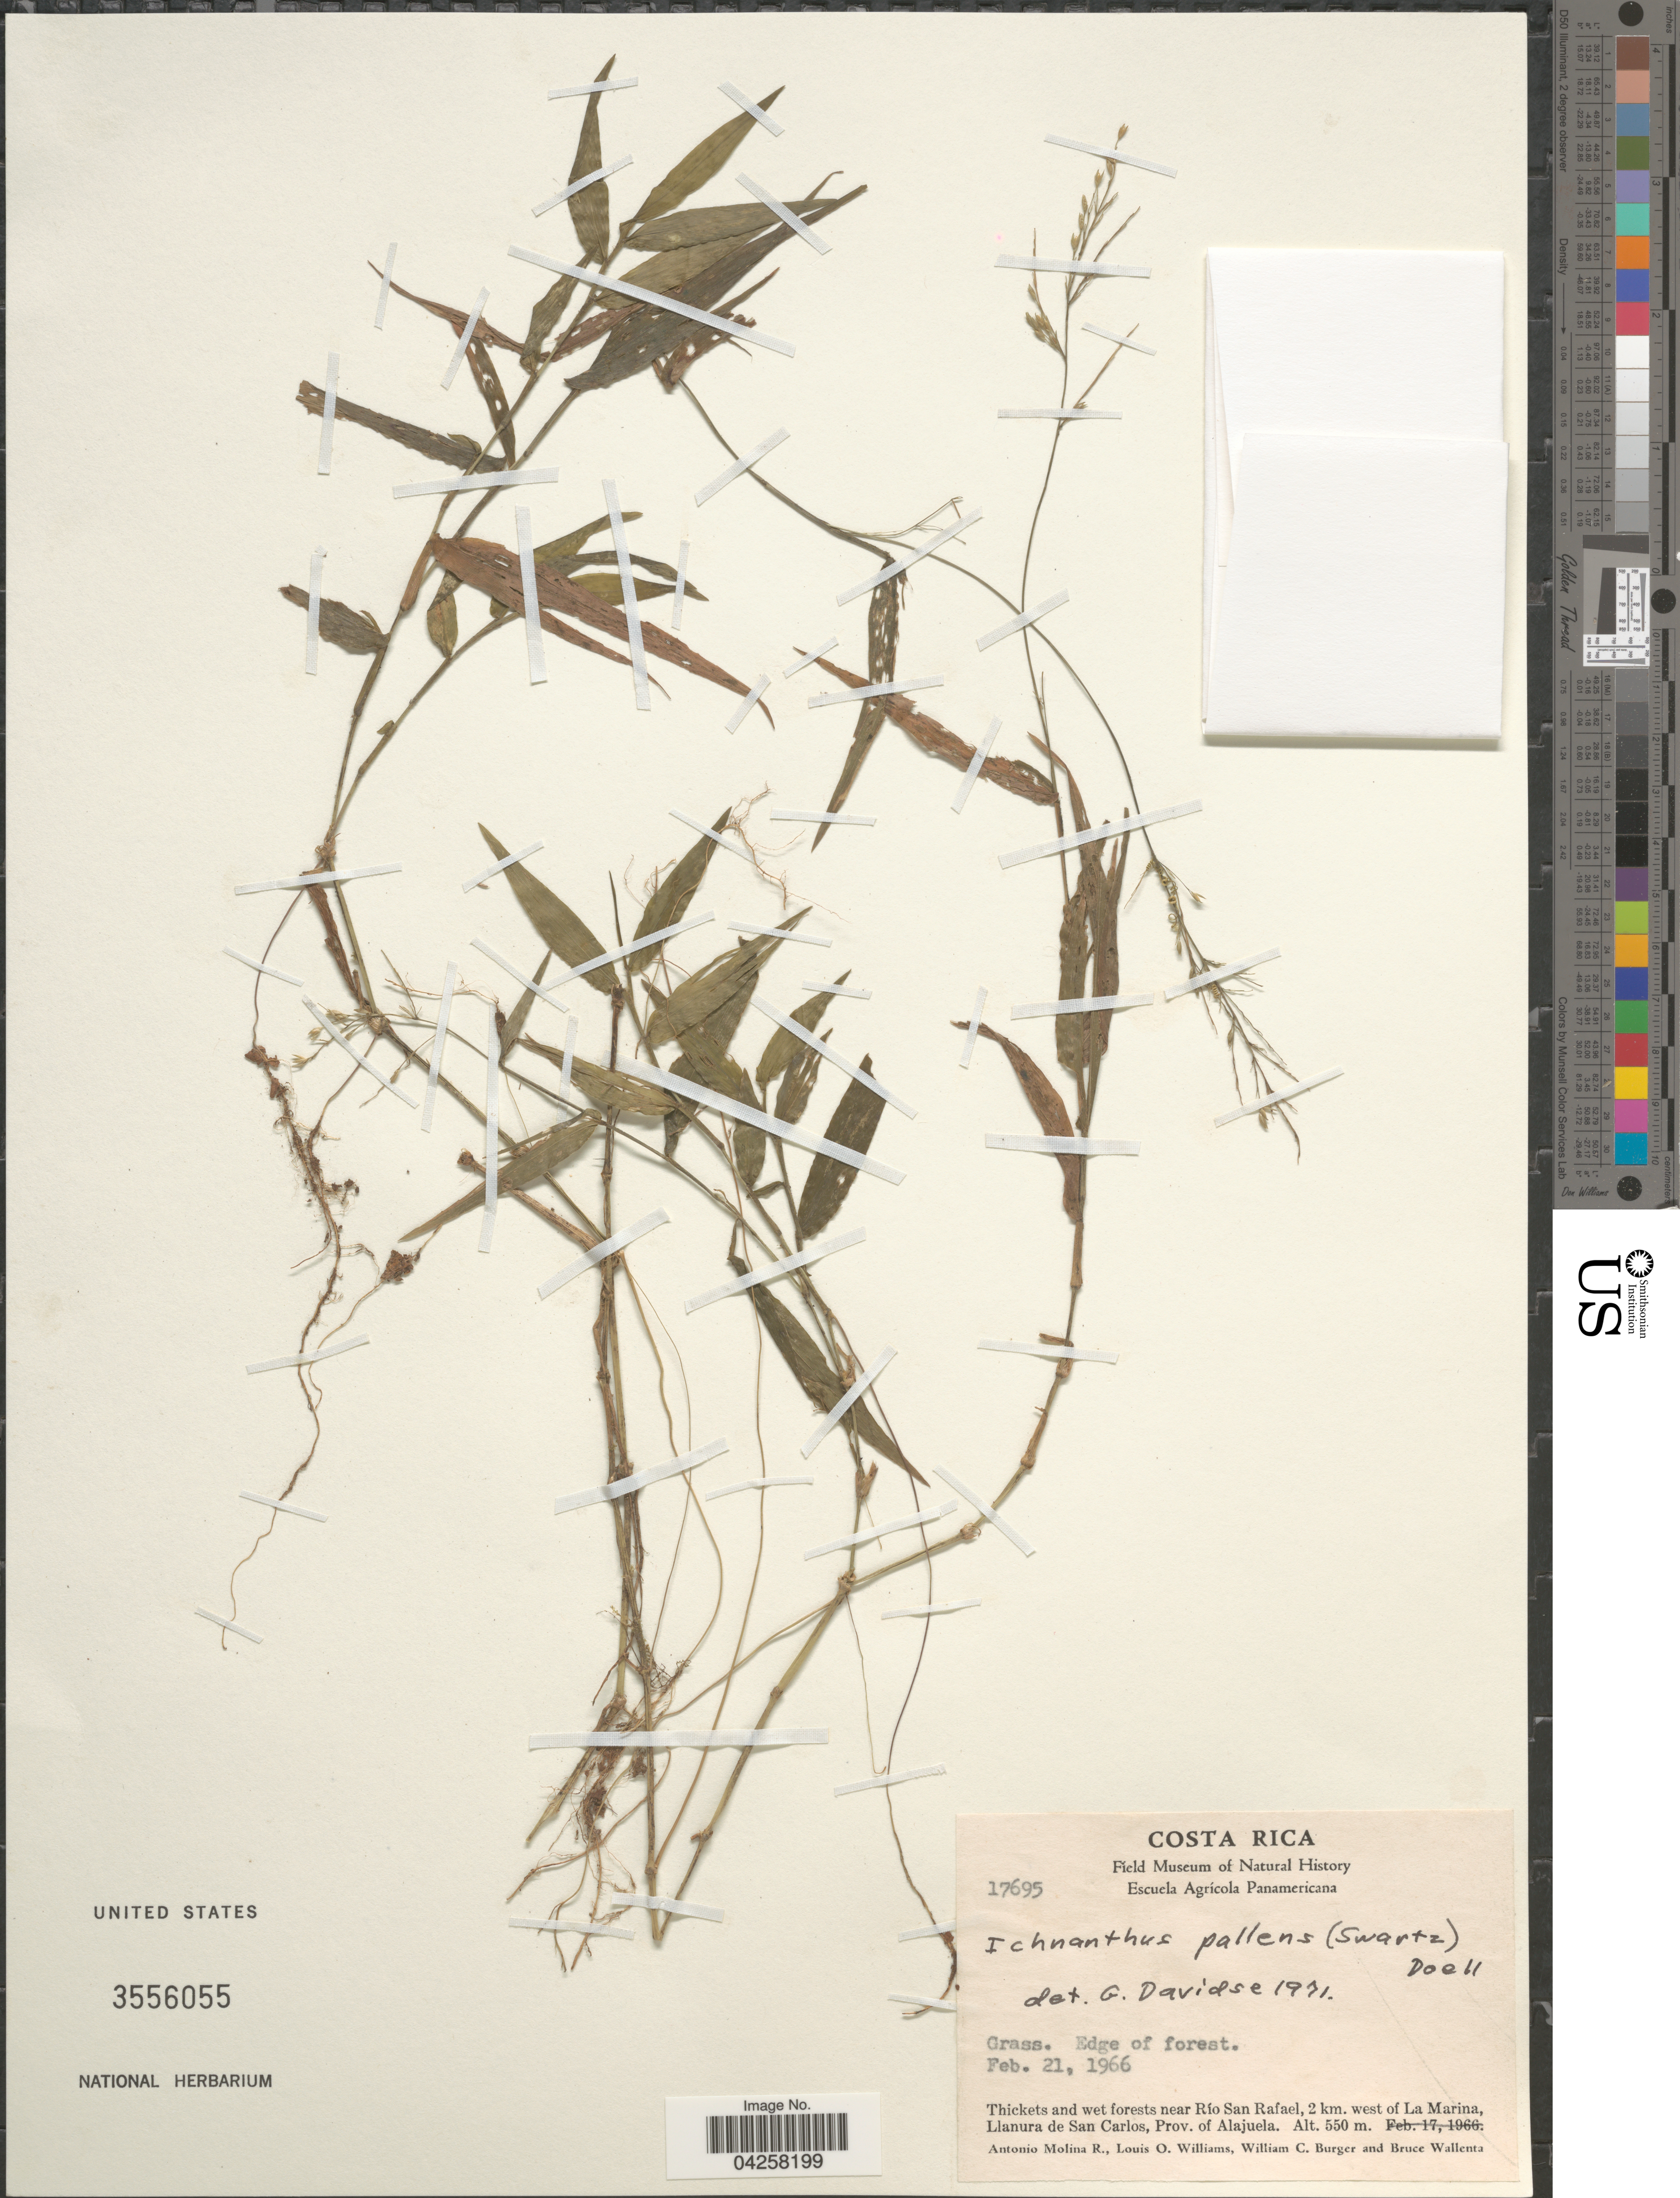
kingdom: Plantae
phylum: Tracheophyta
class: Liliopsida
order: Poales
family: Poaceae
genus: Ichnanthus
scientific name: Ichnanthus pallens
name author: (Sw.) Munro ex Benth.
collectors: A. Molina R., L. O. Williams, W. Burger & B. Wallenta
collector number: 17695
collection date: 1966-02-21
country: Costa Rica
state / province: Alajuela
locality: Thickets and wet forests near Río San Rafael, 2 km. west of La Marina. Llanura de San Carlos.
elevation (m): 5500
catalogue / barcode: US 3556055